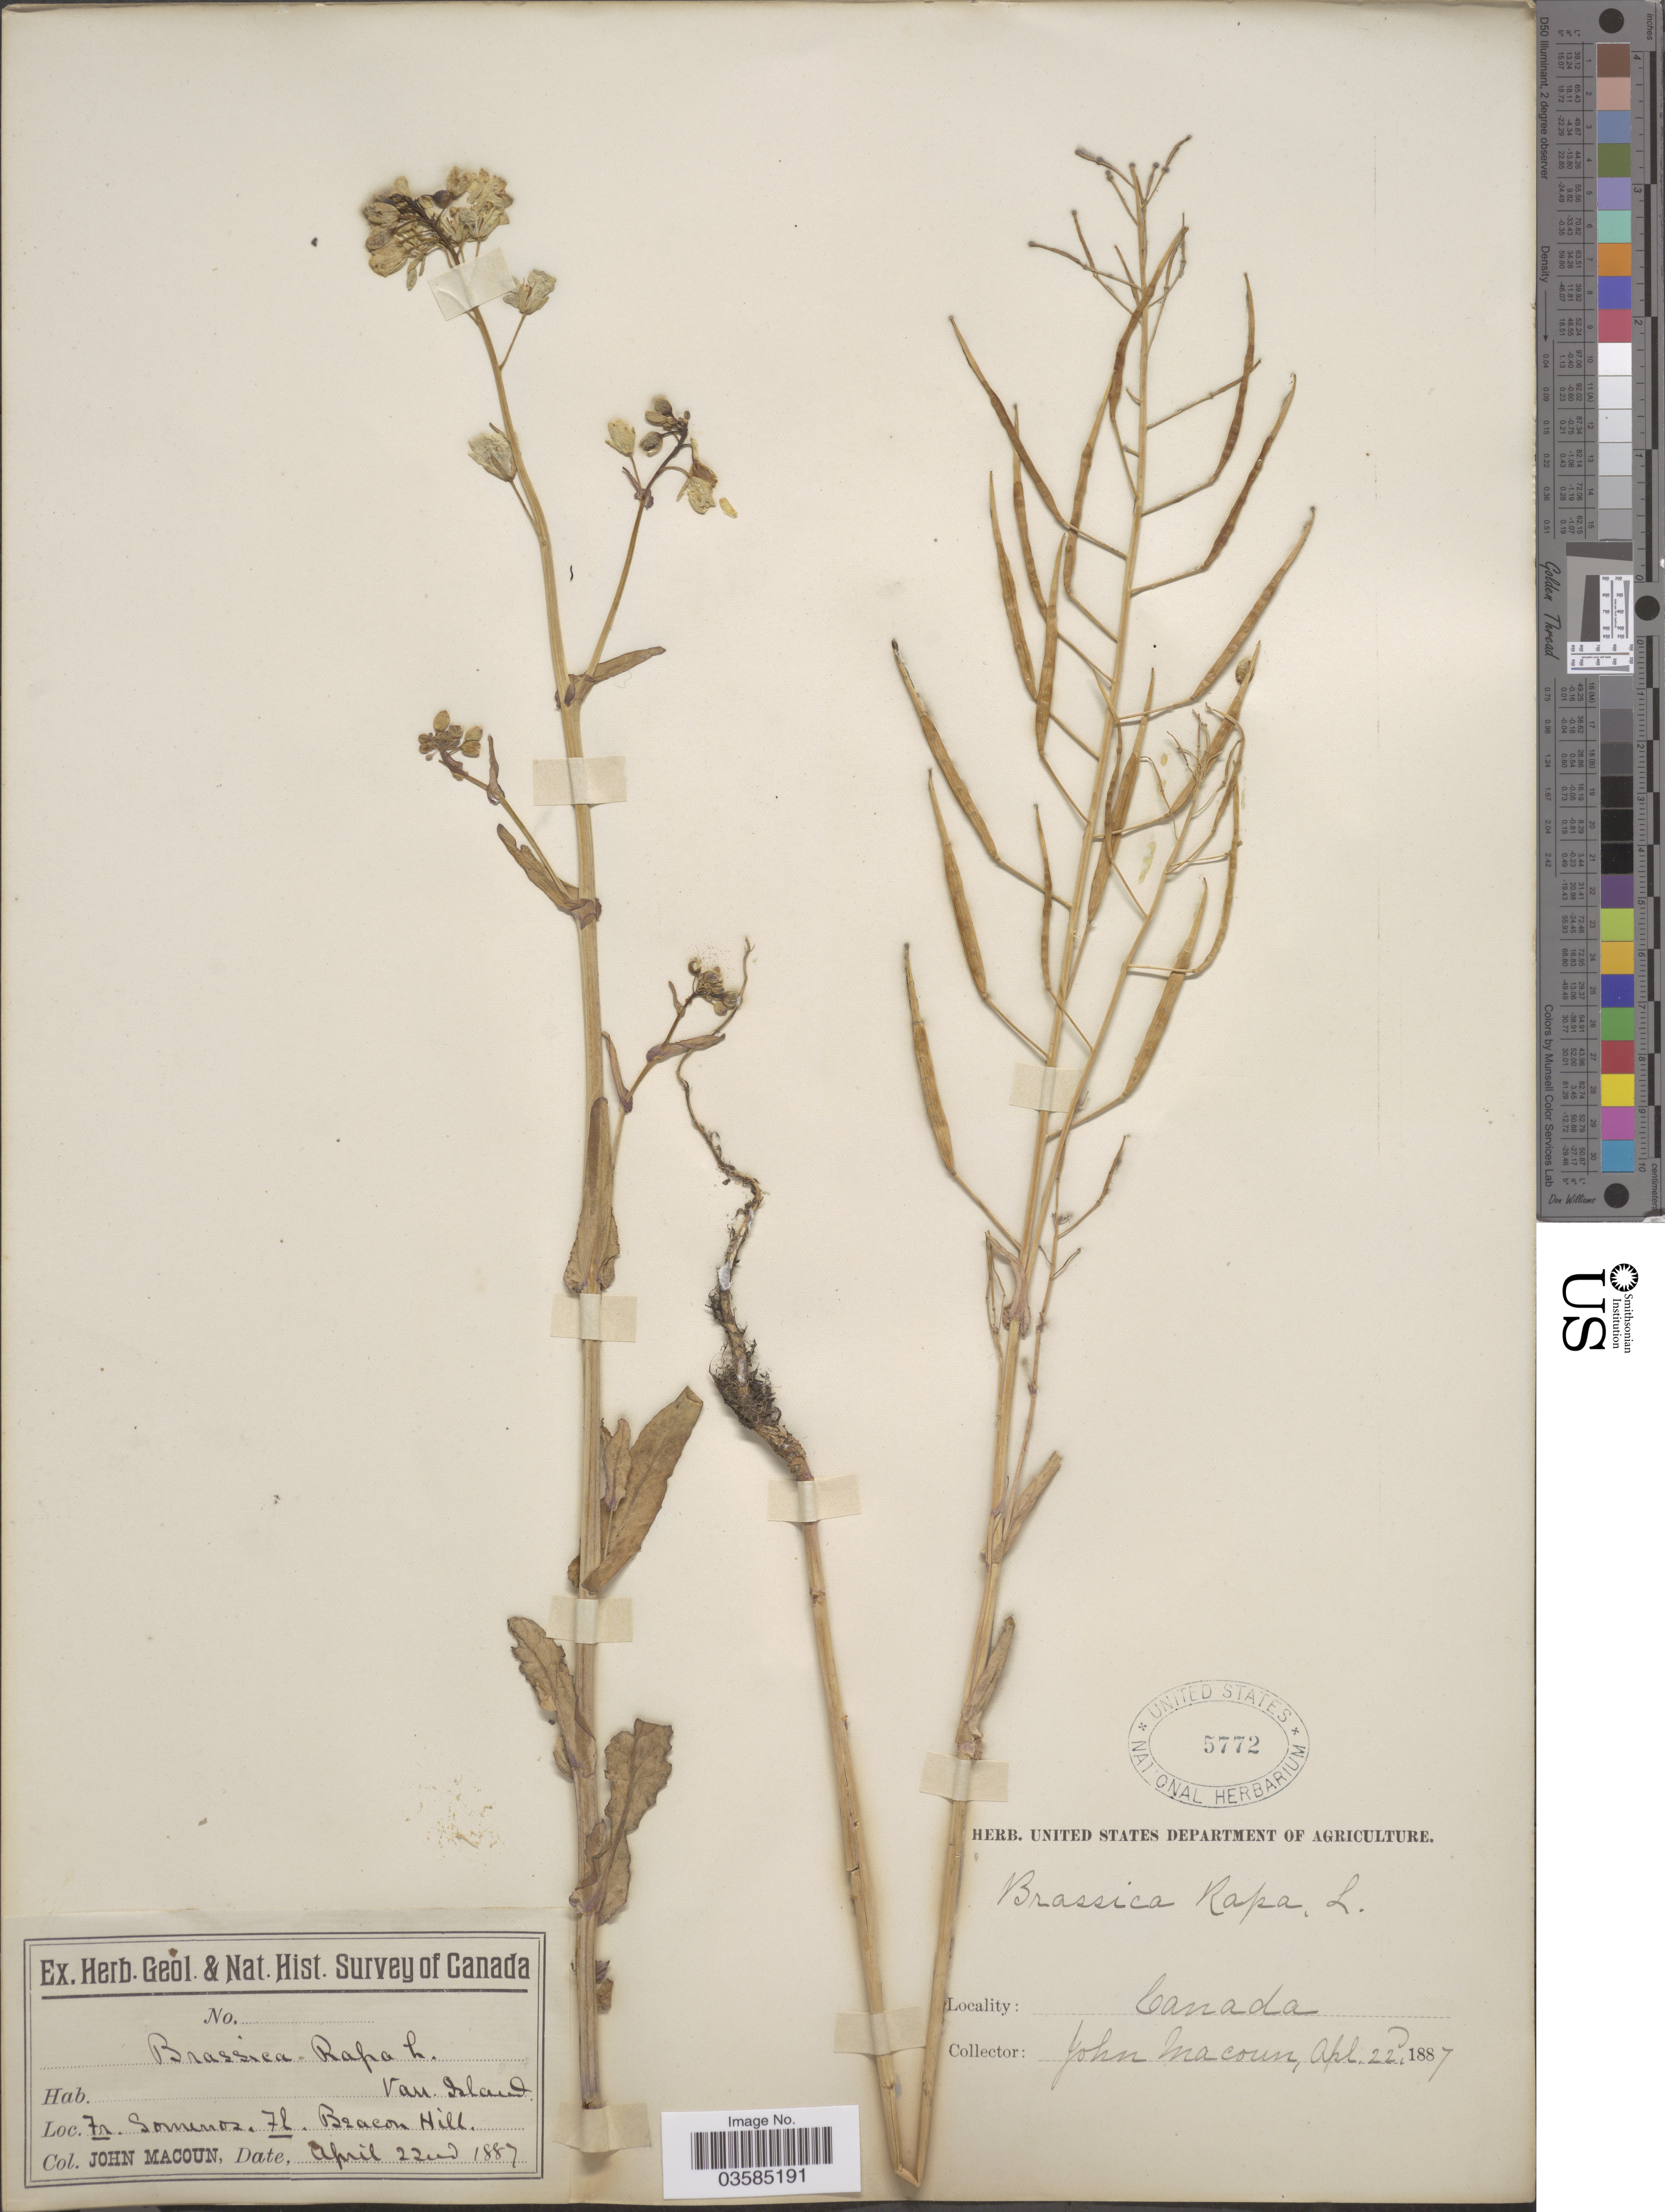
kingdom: Plantae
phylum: Tracheophyta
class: Magnoliopsida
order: Brassicales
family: Brassicaceae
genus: Brassica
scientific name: Brassica rapa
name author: L.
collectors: J. Macoun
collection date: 1887-04-22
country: Canada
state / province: British Columbia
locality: Van. Island. Somenos. Beacon Hill.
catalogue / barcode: US 5772